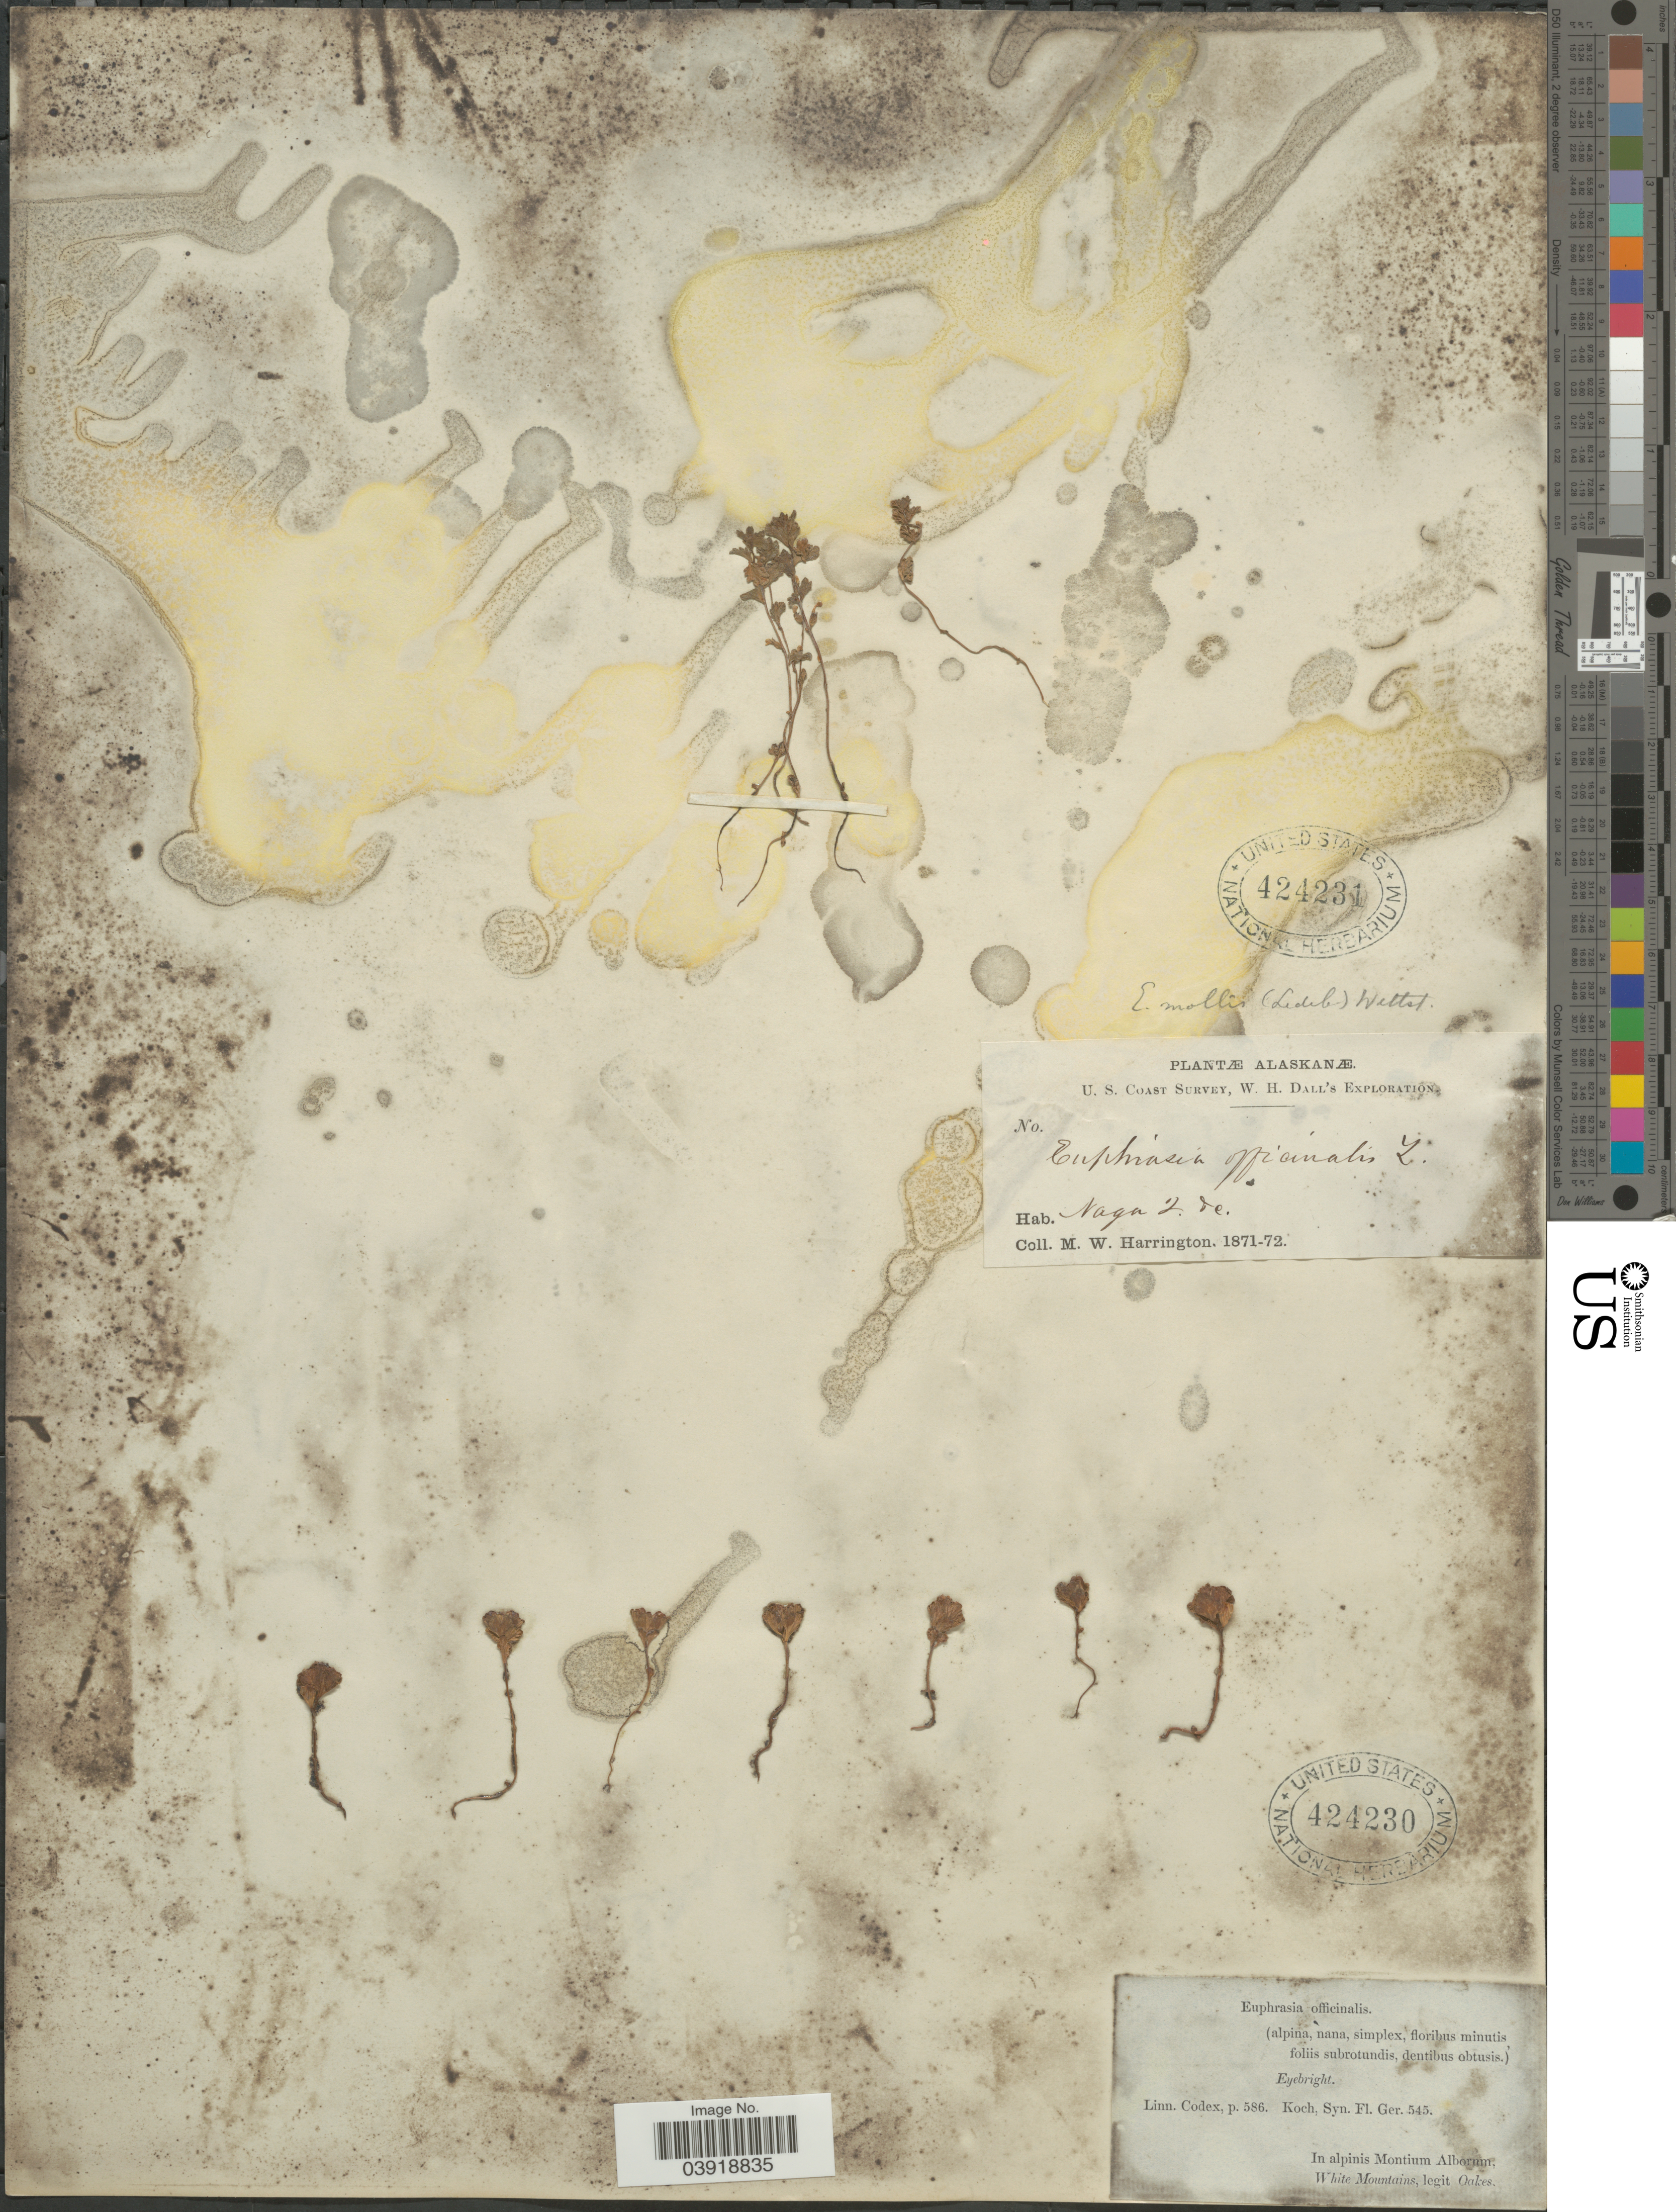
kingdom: Plantae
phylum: Tracheophyta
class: Magnoliopsida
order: Lamiales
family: Orobanchaceae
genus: Euphrasia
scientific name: Euphrasia mollis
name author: (Ledeb.) Wettst.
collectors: M. W. Harrington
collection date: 1871/1872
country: United States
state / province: Alaska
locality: Nagai I.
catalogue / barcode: US 424231